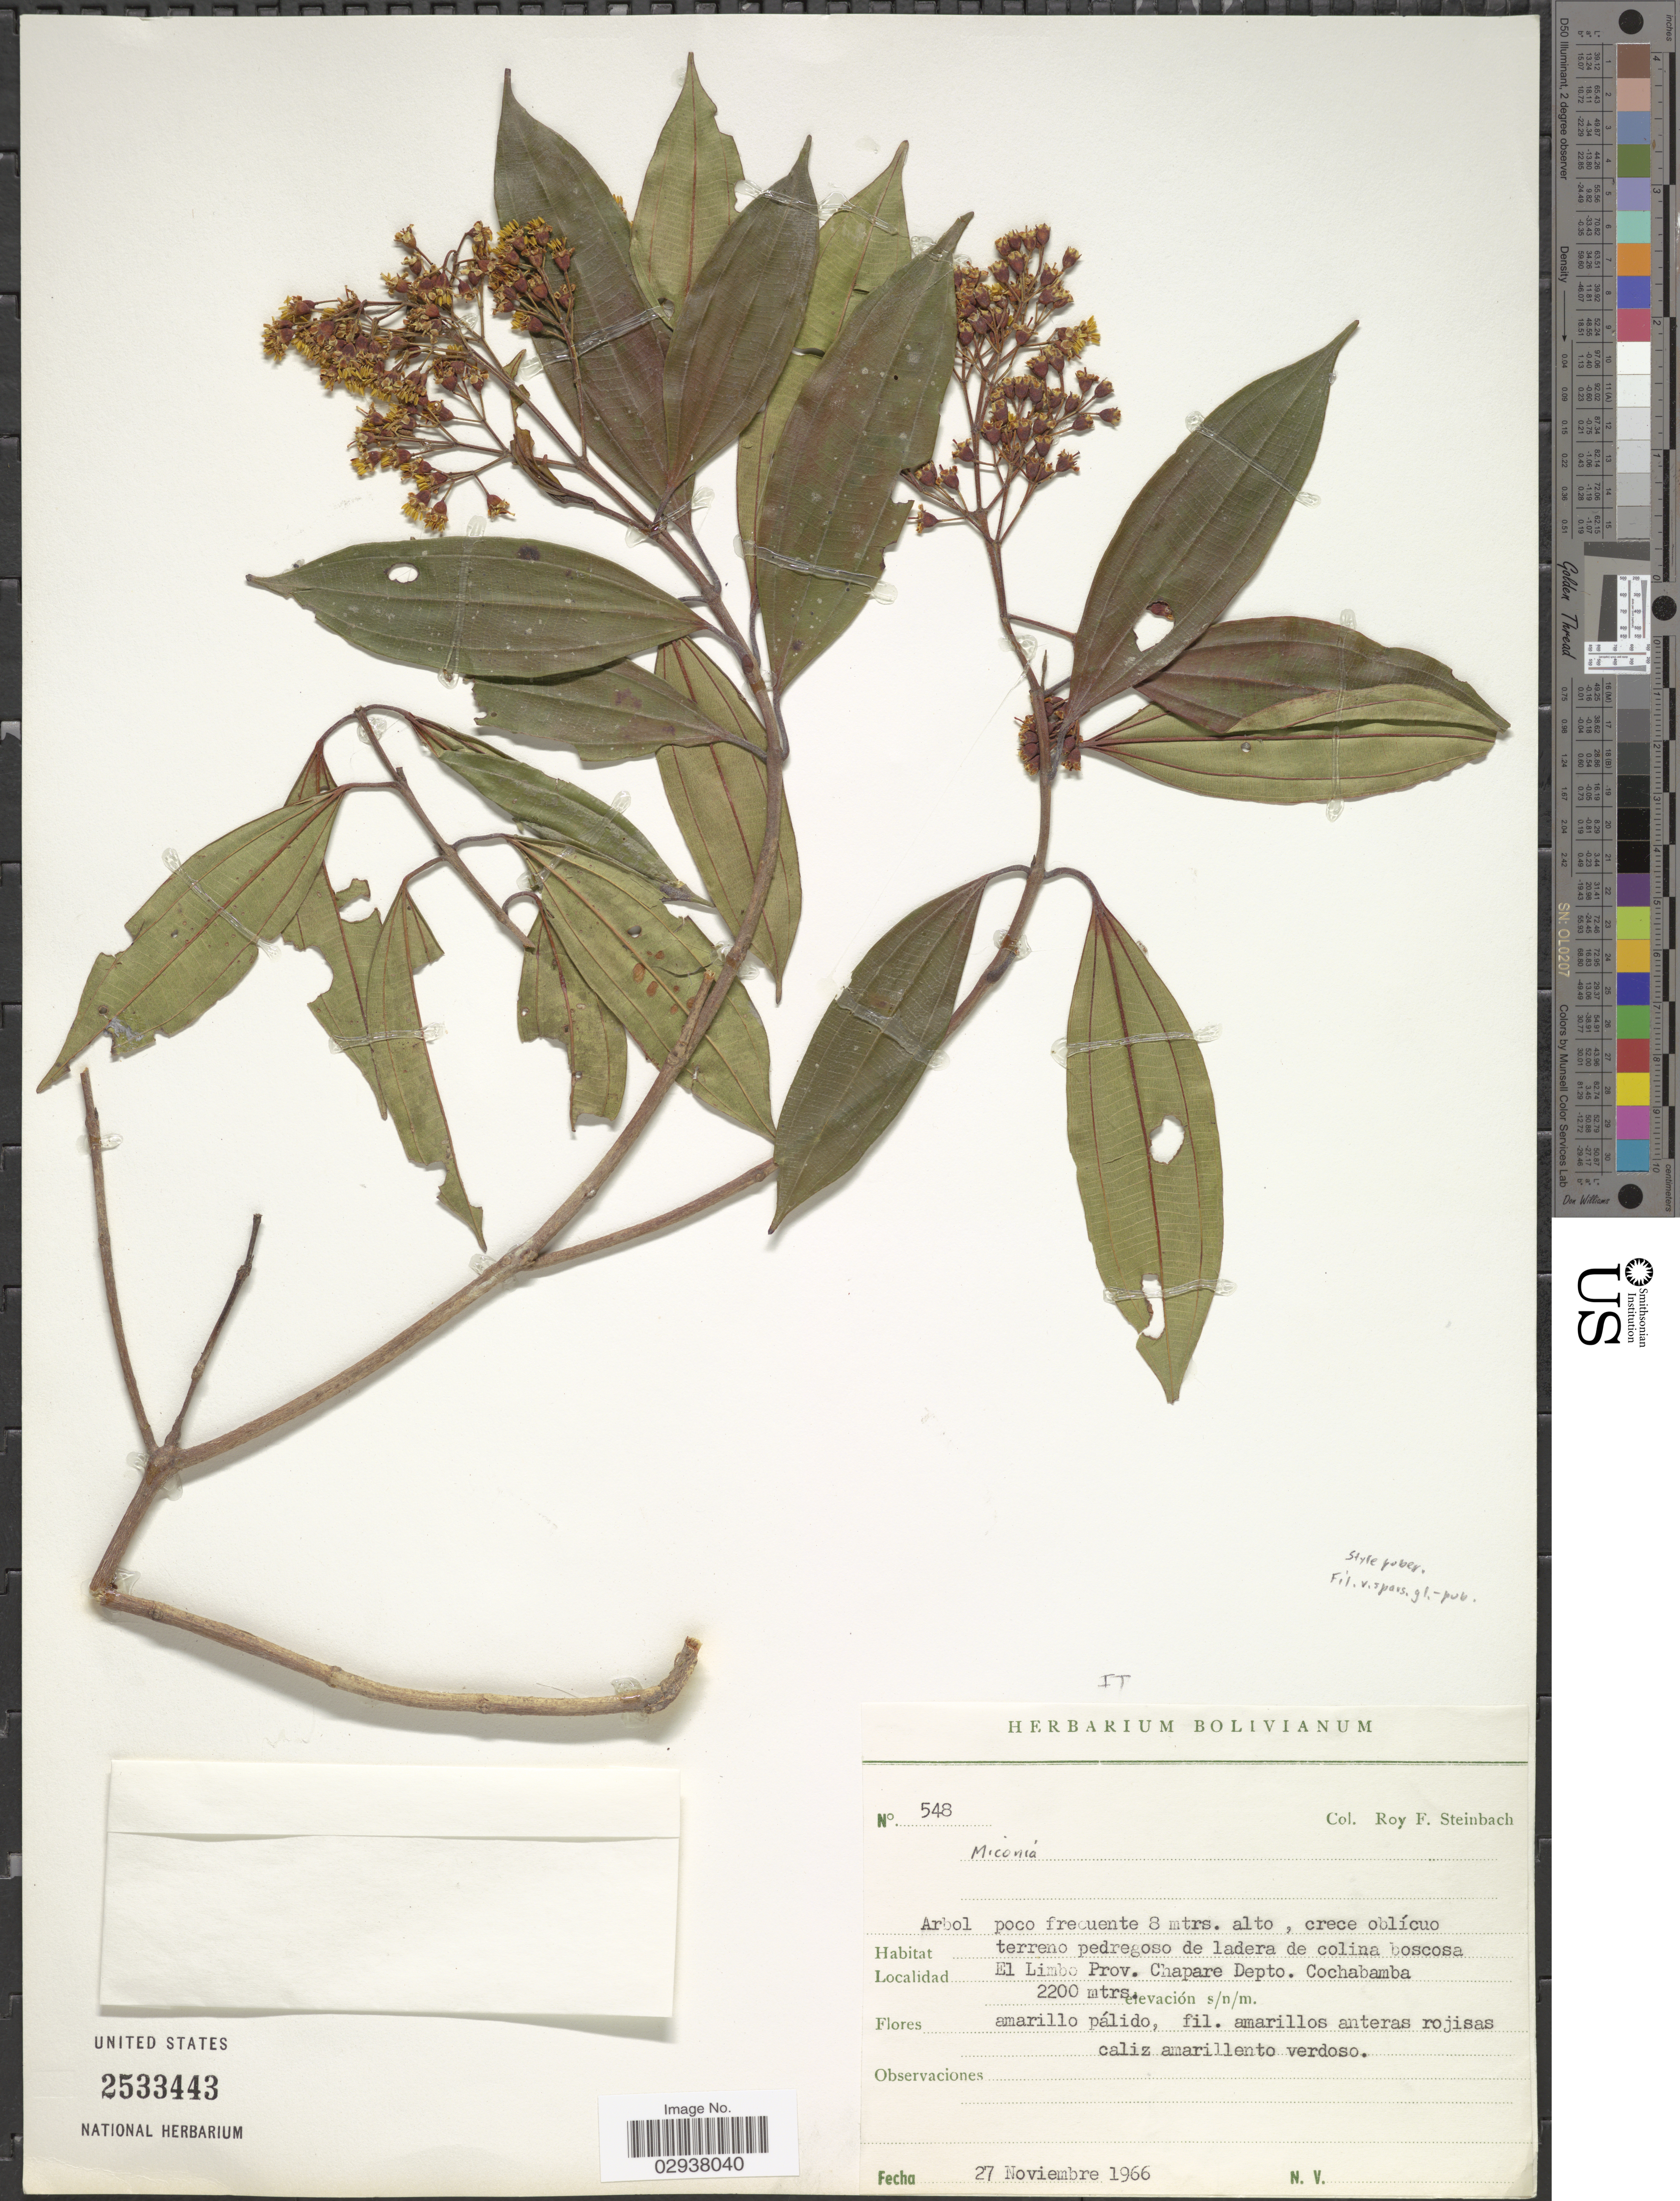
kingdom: Plantae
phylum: Tracheophyta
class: Magnoliopsida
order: Myrtales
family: Melastomataceae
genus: Miconia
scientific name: Miconia cinnabarina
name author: Jan.M. Burke & Michelang.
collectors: R. F. Steinbach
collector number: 548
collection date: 1966-11-27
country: Bolivia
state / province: Cochabamba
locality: El Limbo Prov. Chapare Depto. Chochabamba.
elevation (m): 2200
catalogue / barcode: US 2533443